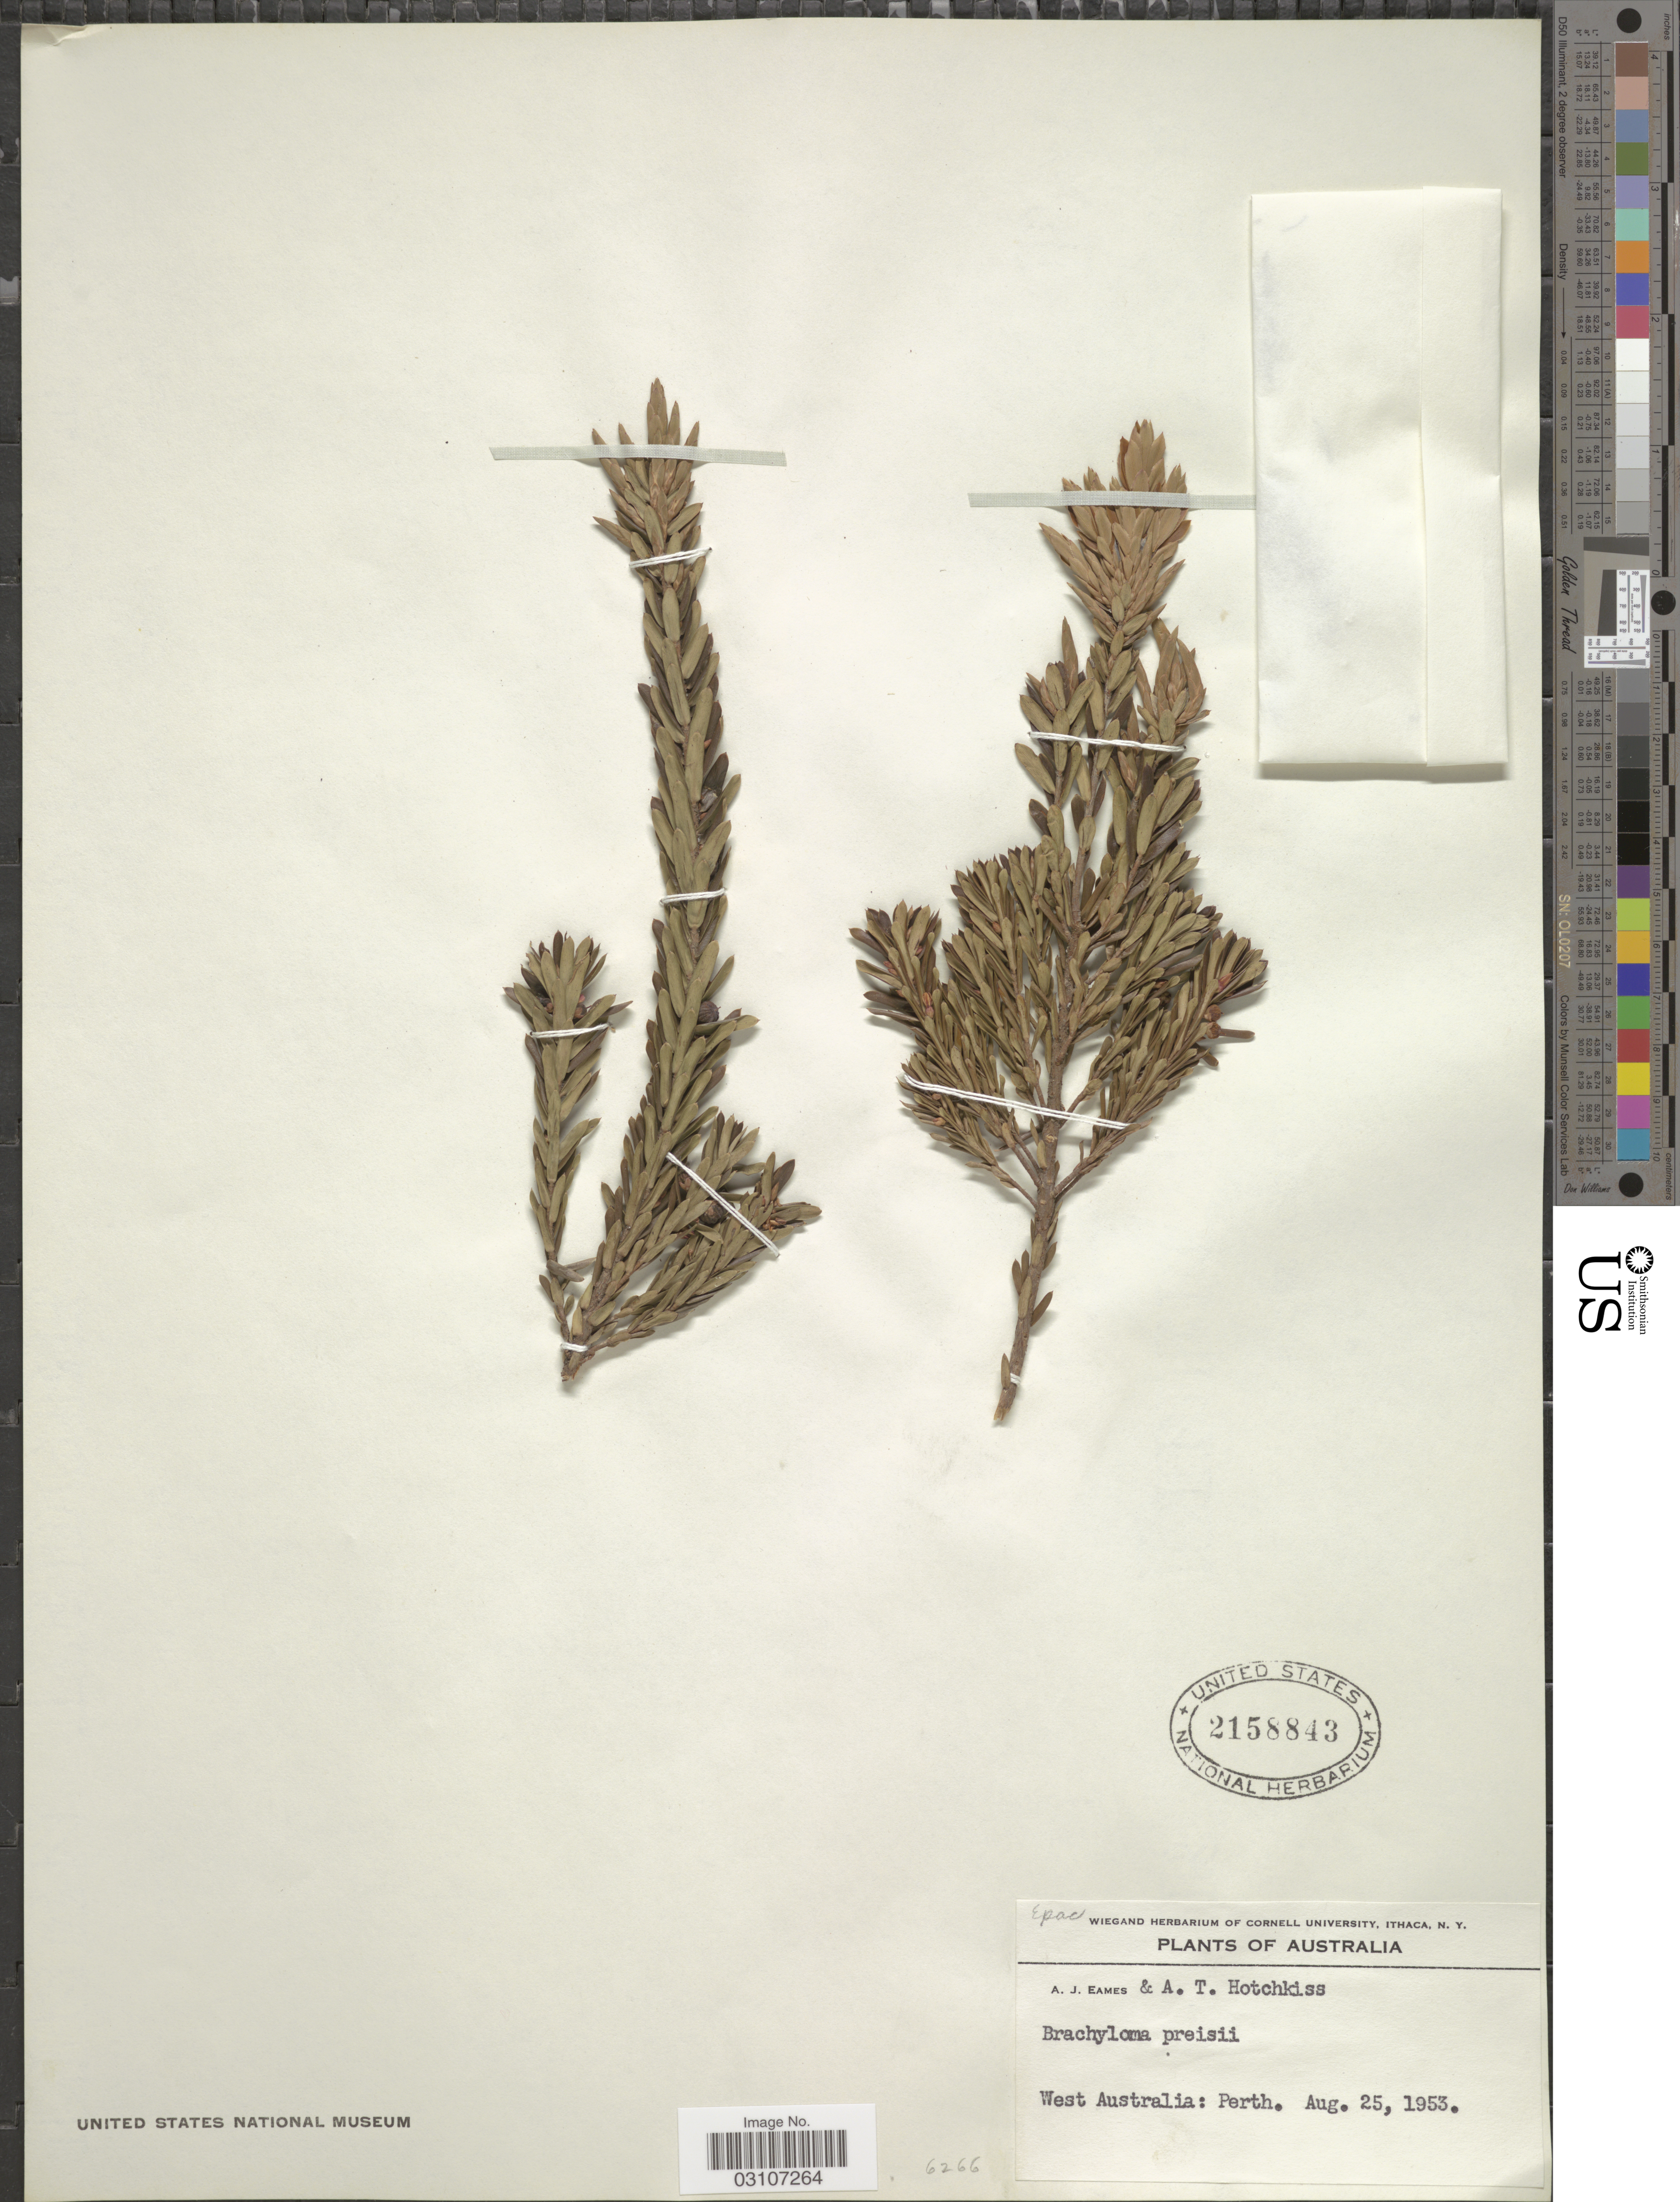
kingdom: Plantae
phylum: Tracheophyta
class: Magnoliopsida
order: Ericales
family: Ericaceae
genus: Brachyloma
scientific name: Brachyloma preisii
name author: Sond.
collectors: A. J. Eames & A. Hotchkiss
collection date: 1953-08-25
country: Australia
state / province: Western Australia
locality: West Australia: Perth.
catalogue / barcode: US 2158843